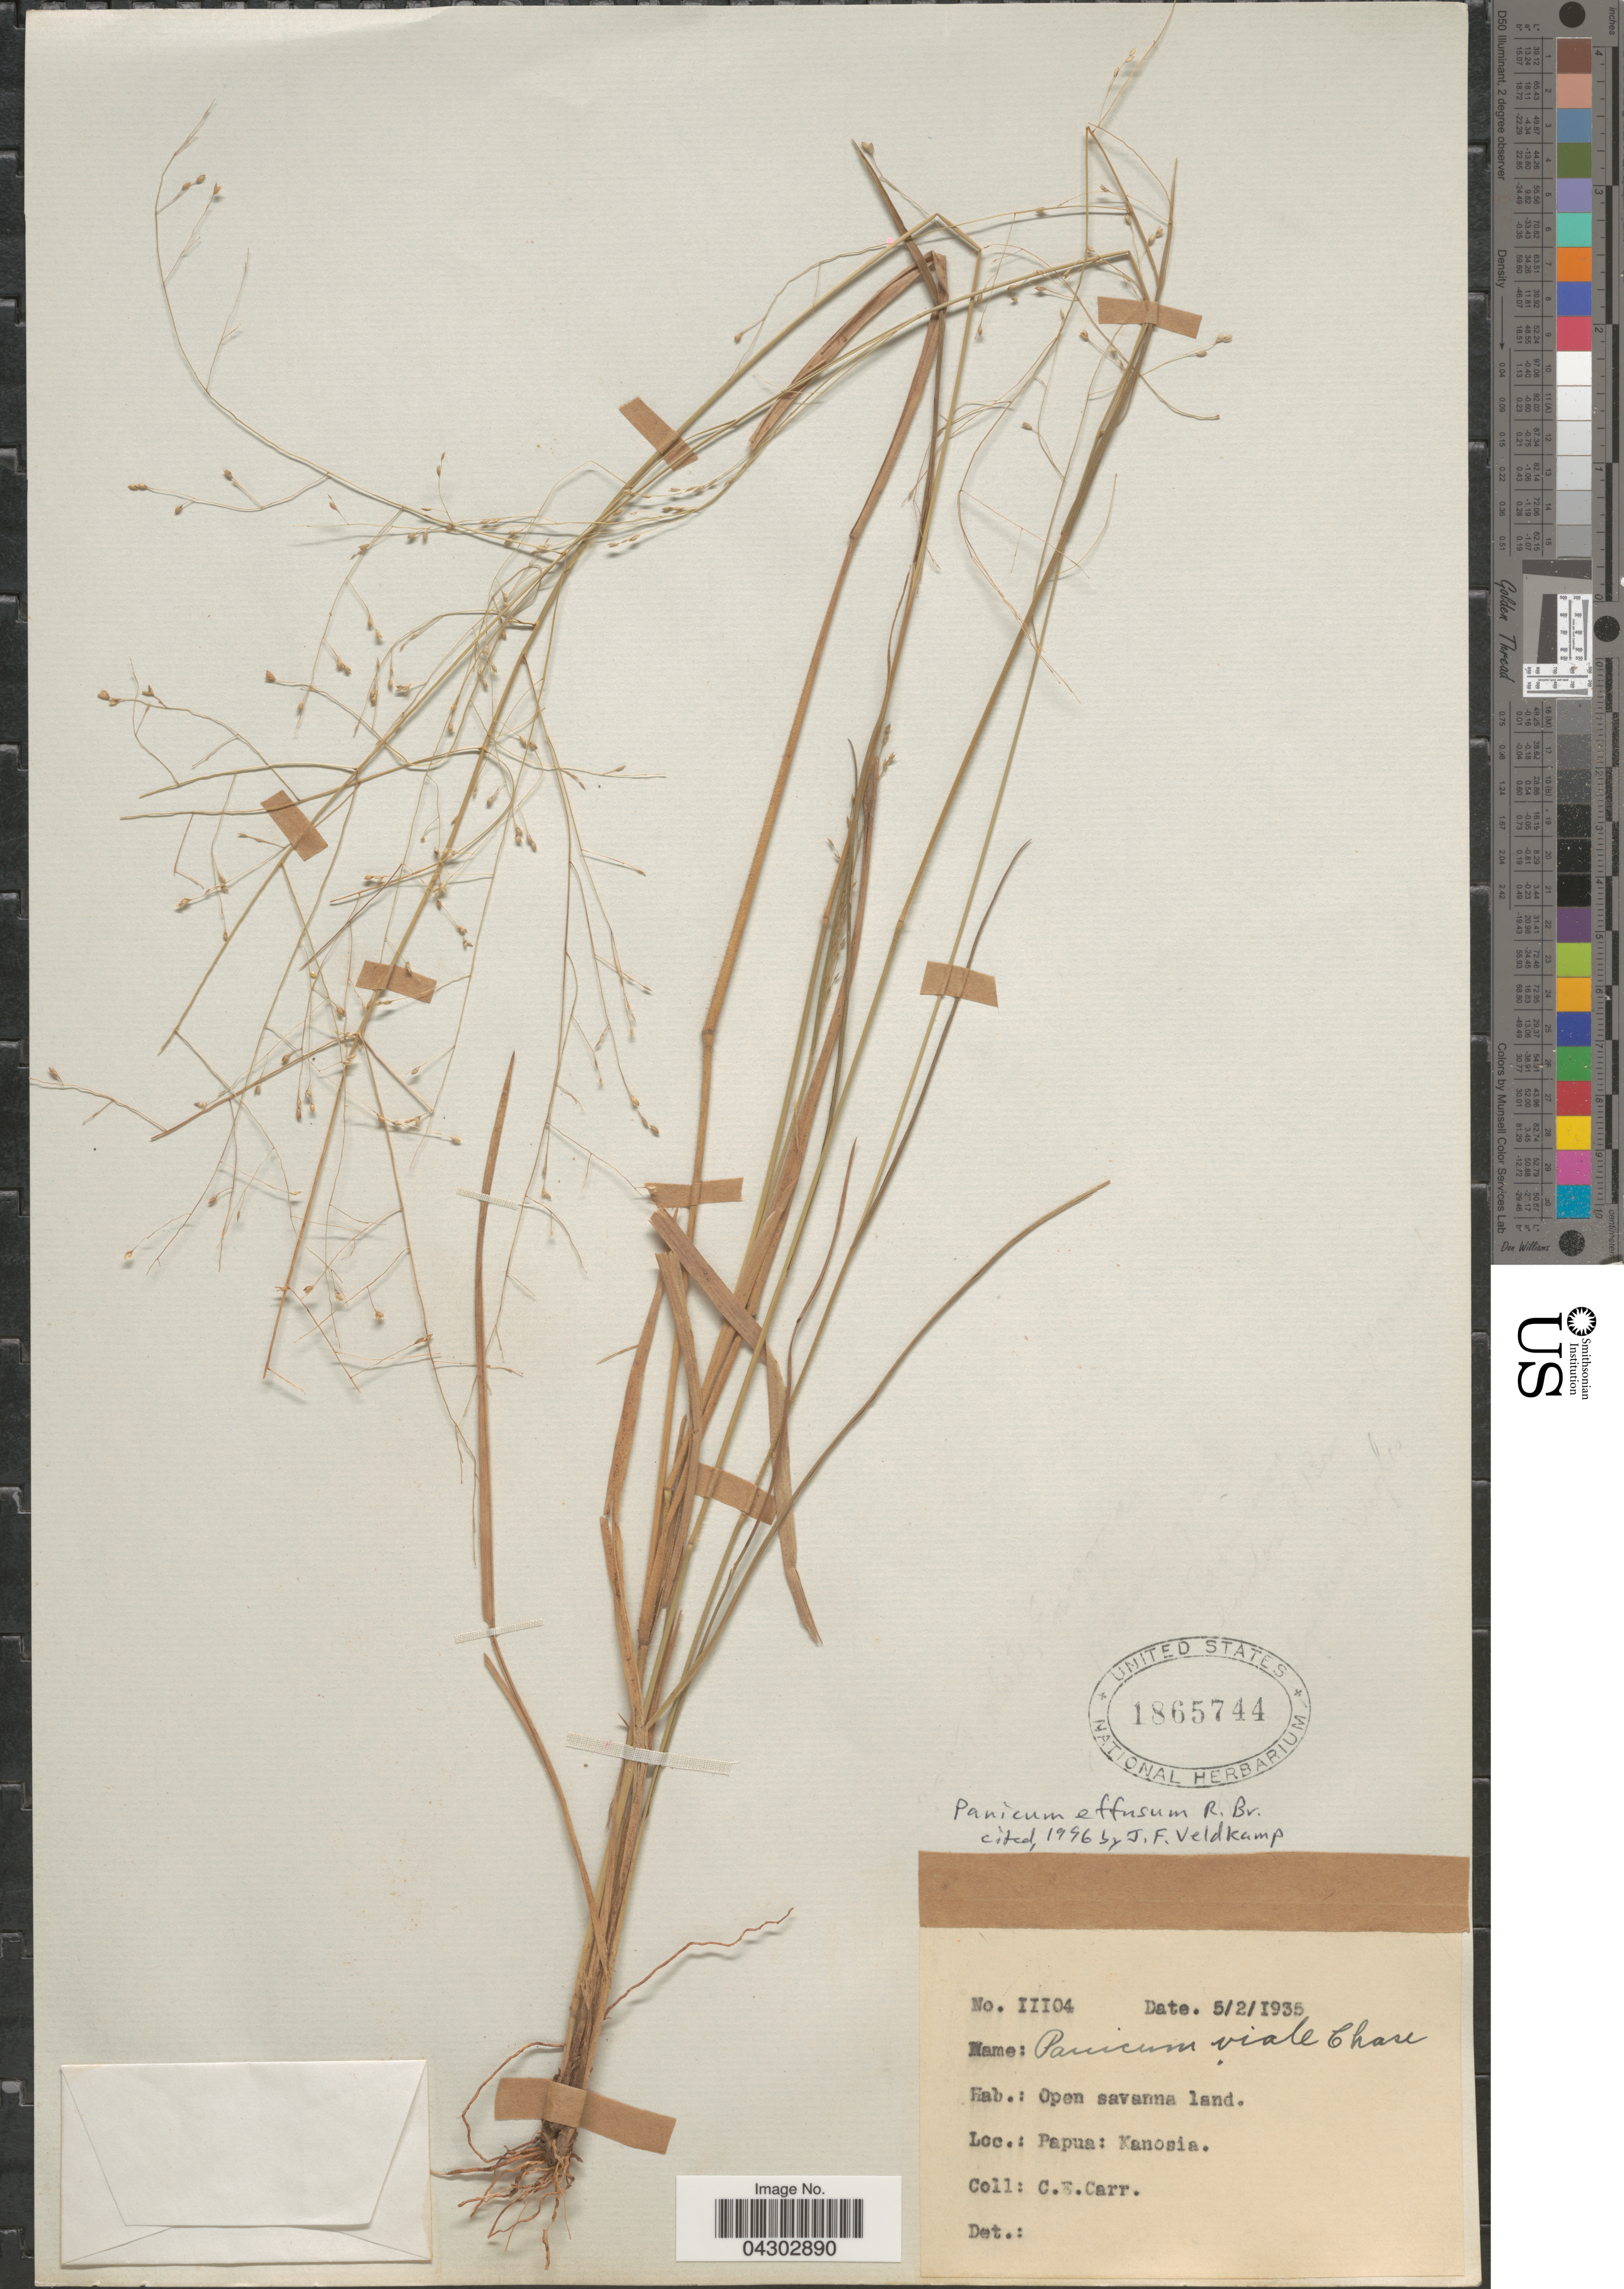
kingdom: Plantae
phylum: Tracheophyta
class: Liliopsida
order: Poales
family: Poaceae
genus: Panicum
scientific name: Panicum effusum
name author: R. Br.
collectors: C. Carr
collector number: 11104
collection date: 1935-02-05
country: Papua New Guinea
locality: Kanosia.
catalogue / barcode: US 1865744